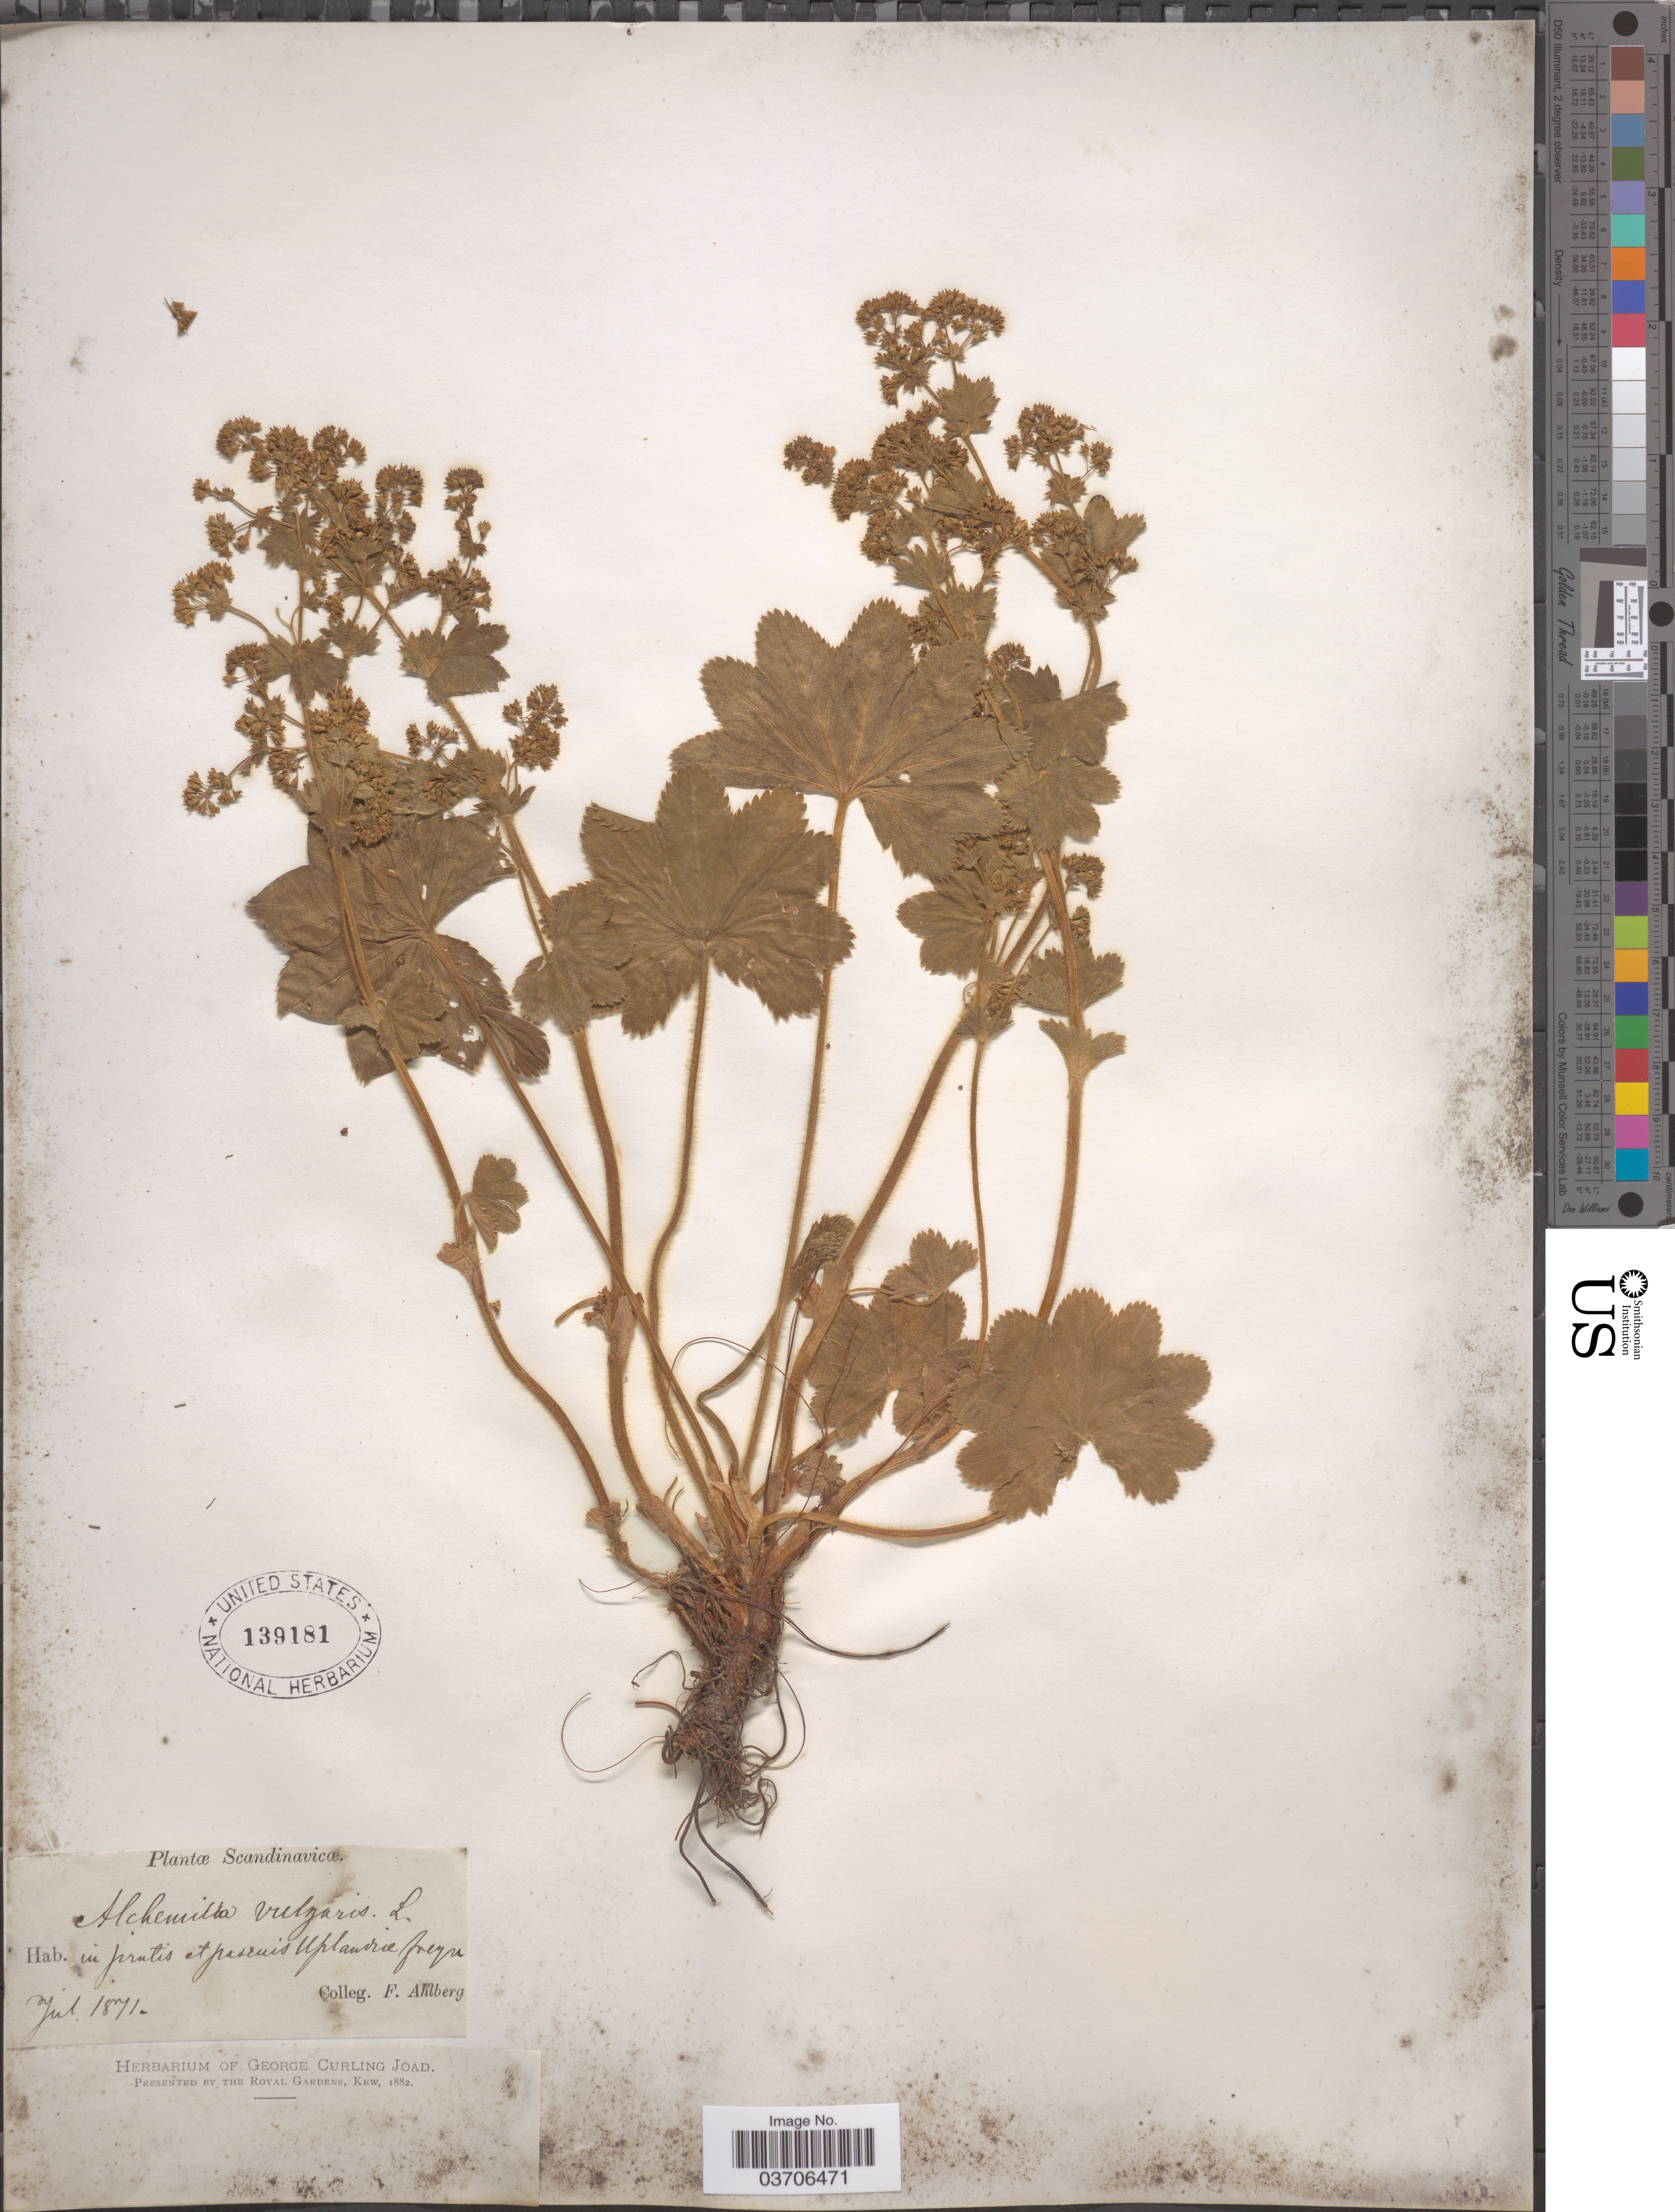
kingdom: Plantae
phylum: Tracheophyta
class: Magnoliopsida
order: Rosales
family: Rosaceae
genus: Alchemilla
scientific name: Alchemilla vulgaris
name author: L.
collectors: F. Ahlberg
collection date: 1871-07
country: Sweden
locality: Scandinavicæ. In pratis et pascuis Uplandiae frequ.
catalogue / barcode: US 139181